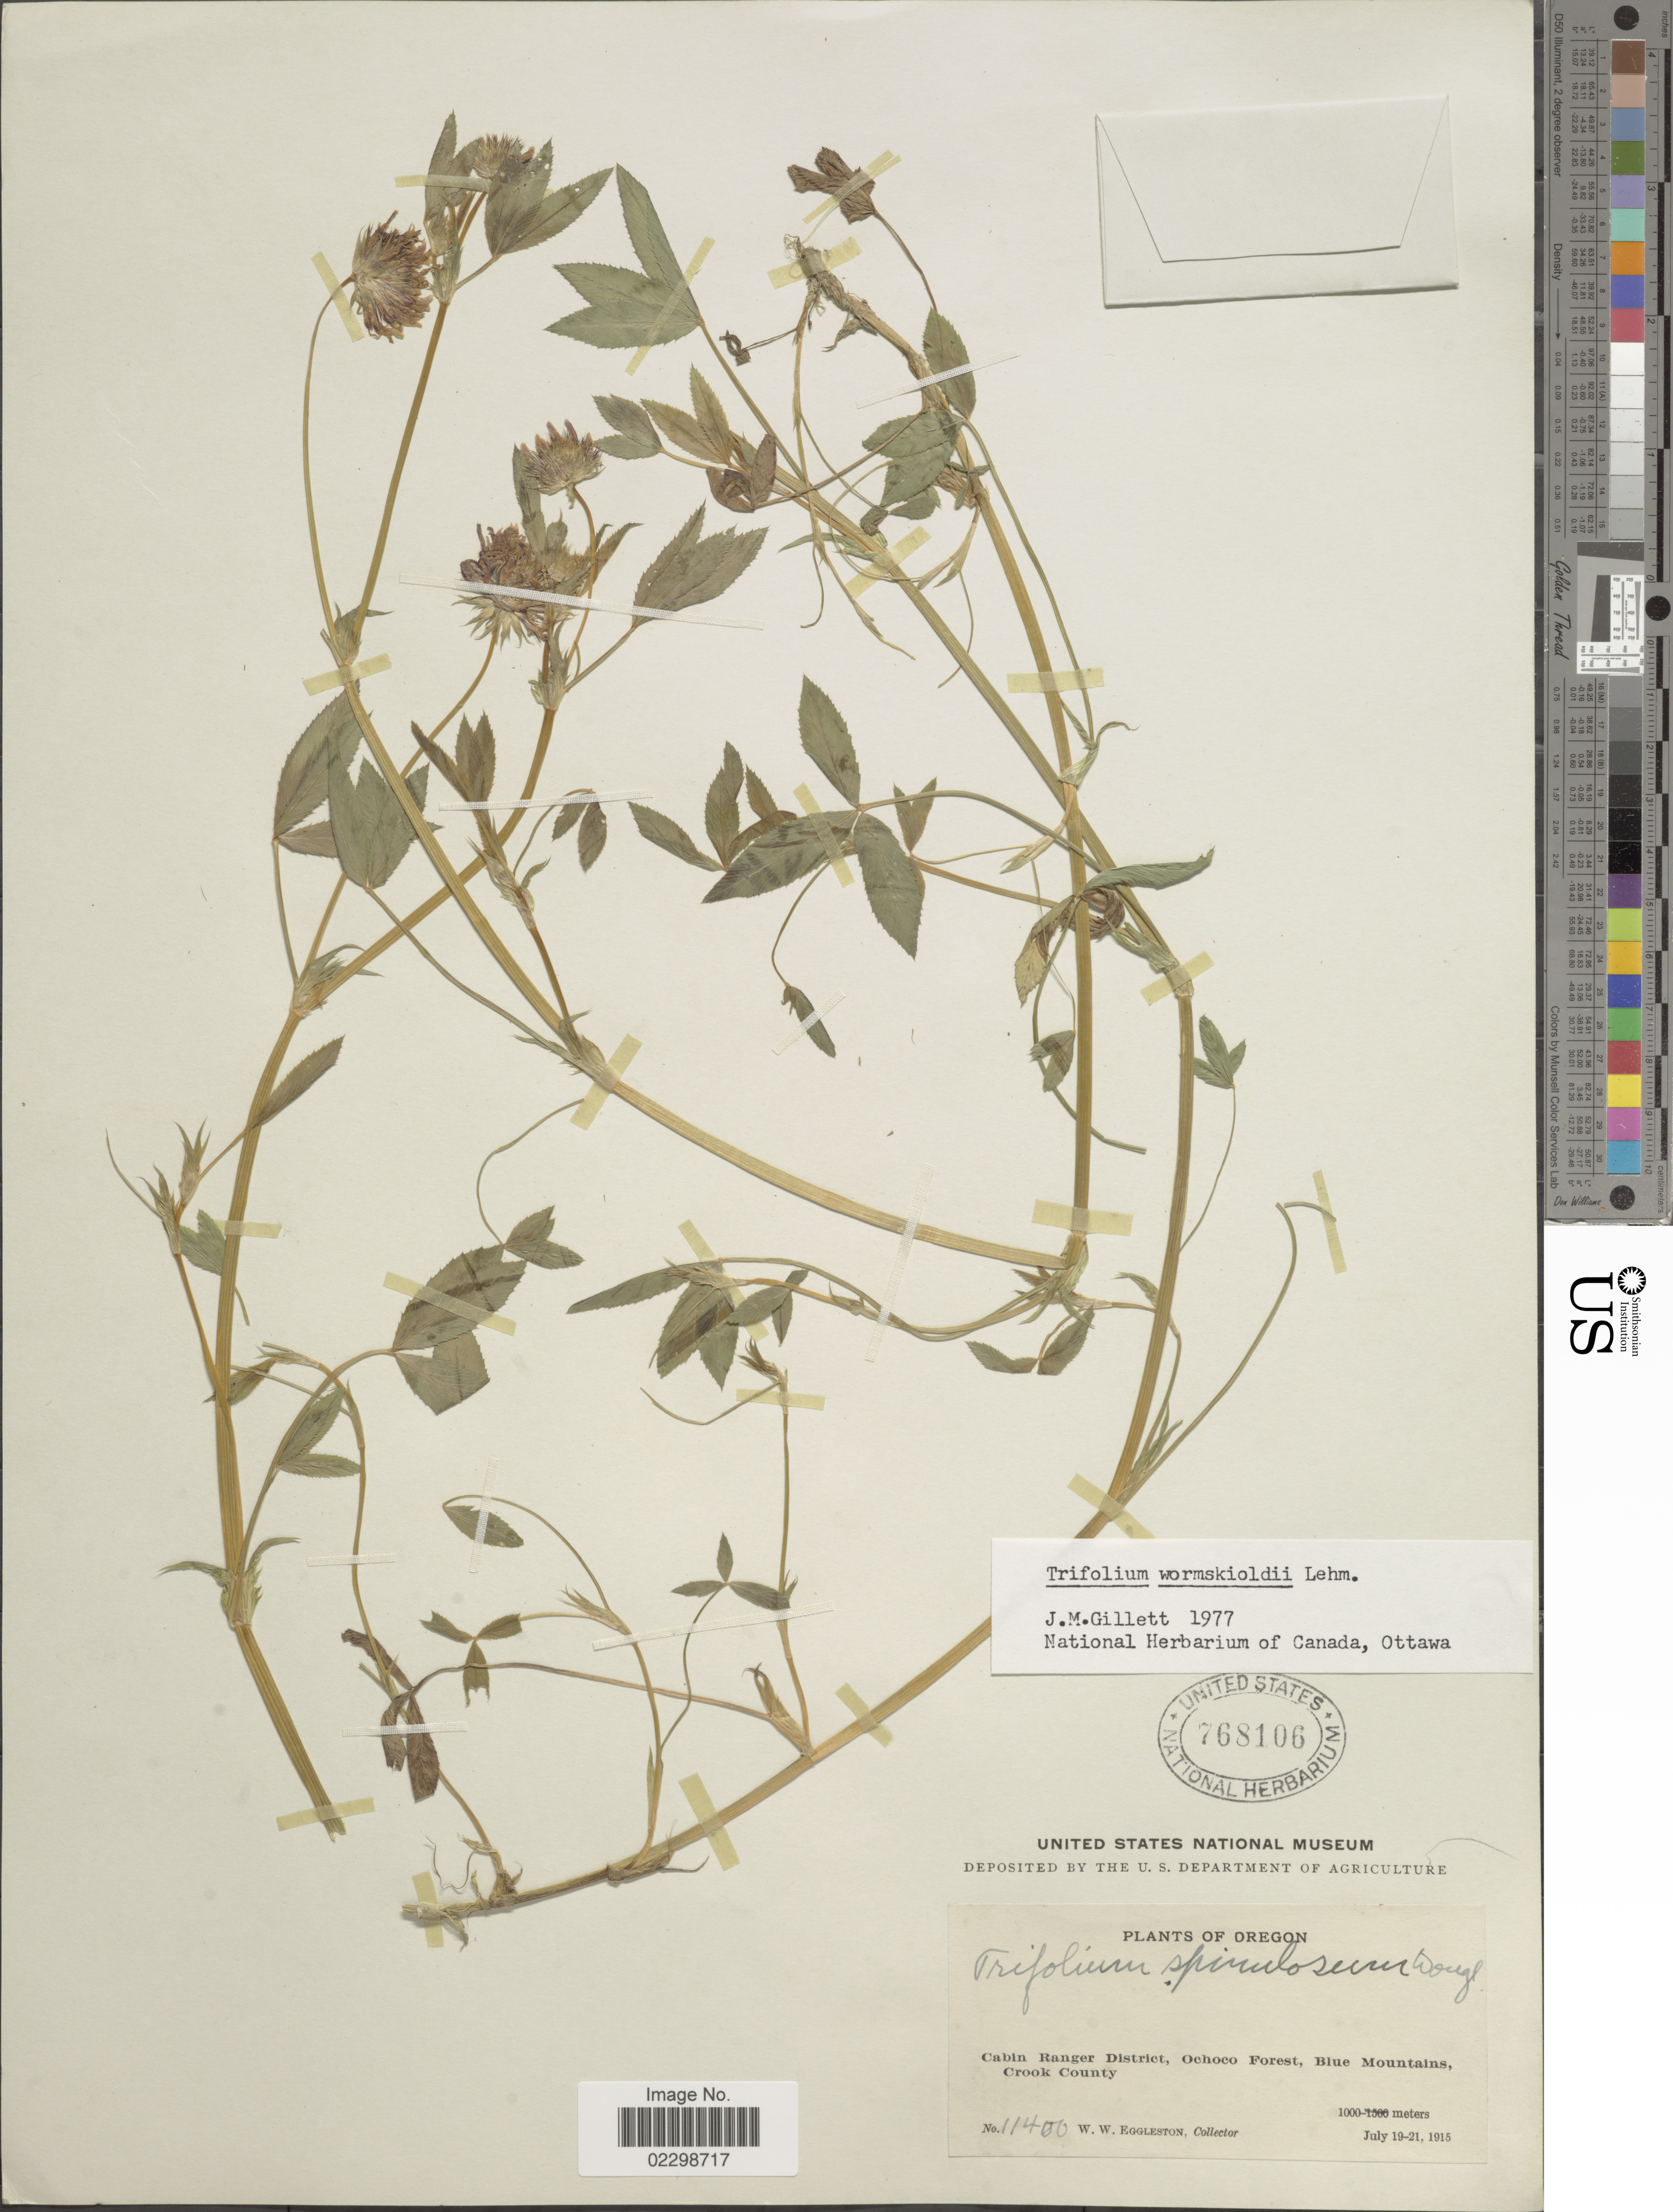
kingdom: Plantae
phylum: Tracheophyta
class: Magnoliopsida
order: Fabales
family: Fabaceae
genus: Trifolium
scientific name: Trifolium wormskioldii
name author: Lehm.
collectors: W. W. Eggleston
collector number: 11400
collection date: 1915-07-19/1915-07-21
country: United States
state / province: Oregon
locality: Cabin Ranger District, Ochoco Forest, Blue Mountains, Crook County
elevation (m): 1000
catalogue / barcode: US 768106